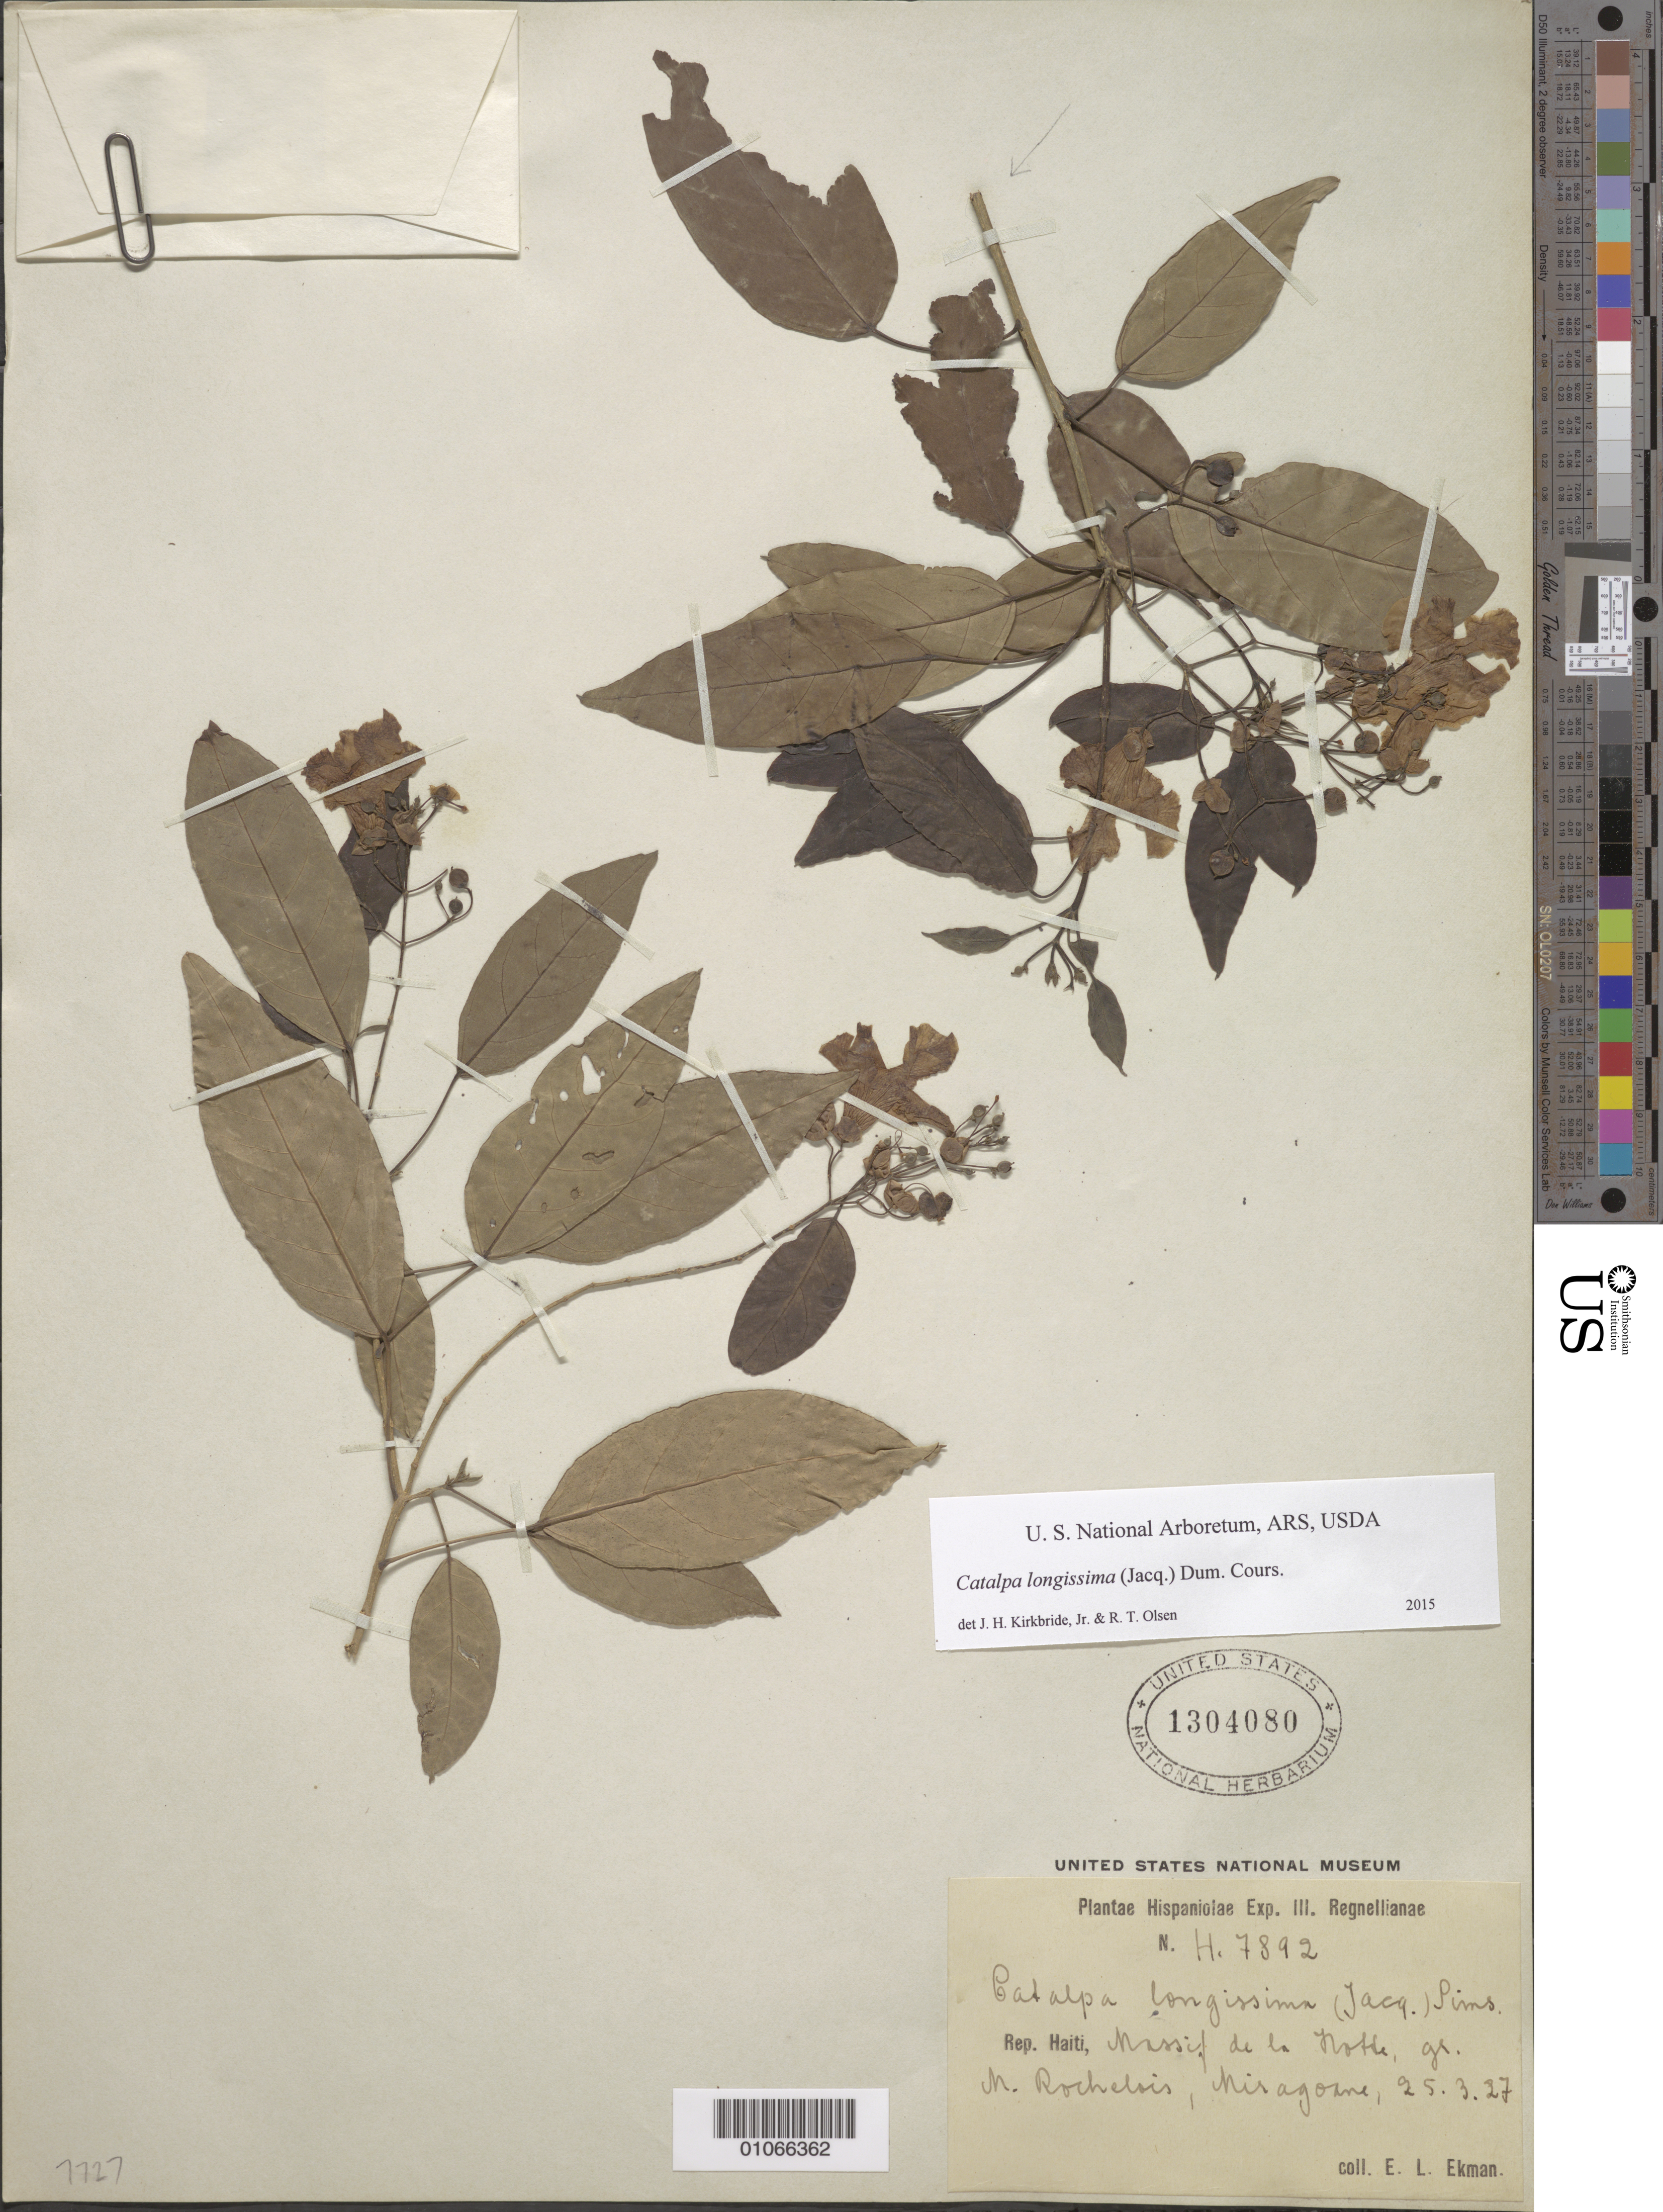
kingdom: Plantae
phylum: Tracheophyta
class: Magnoliopsida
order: Lamiales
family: Bignoniaceae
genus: Catalpa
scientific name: Catalpa longissima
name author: (Jacq.) Dum. Cours.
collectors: E. L. Ekman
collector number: H 7892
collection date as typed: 25 Mar 1927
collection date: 1927-03-25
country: Haiti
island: Hispaniola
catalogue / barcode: US 1304080